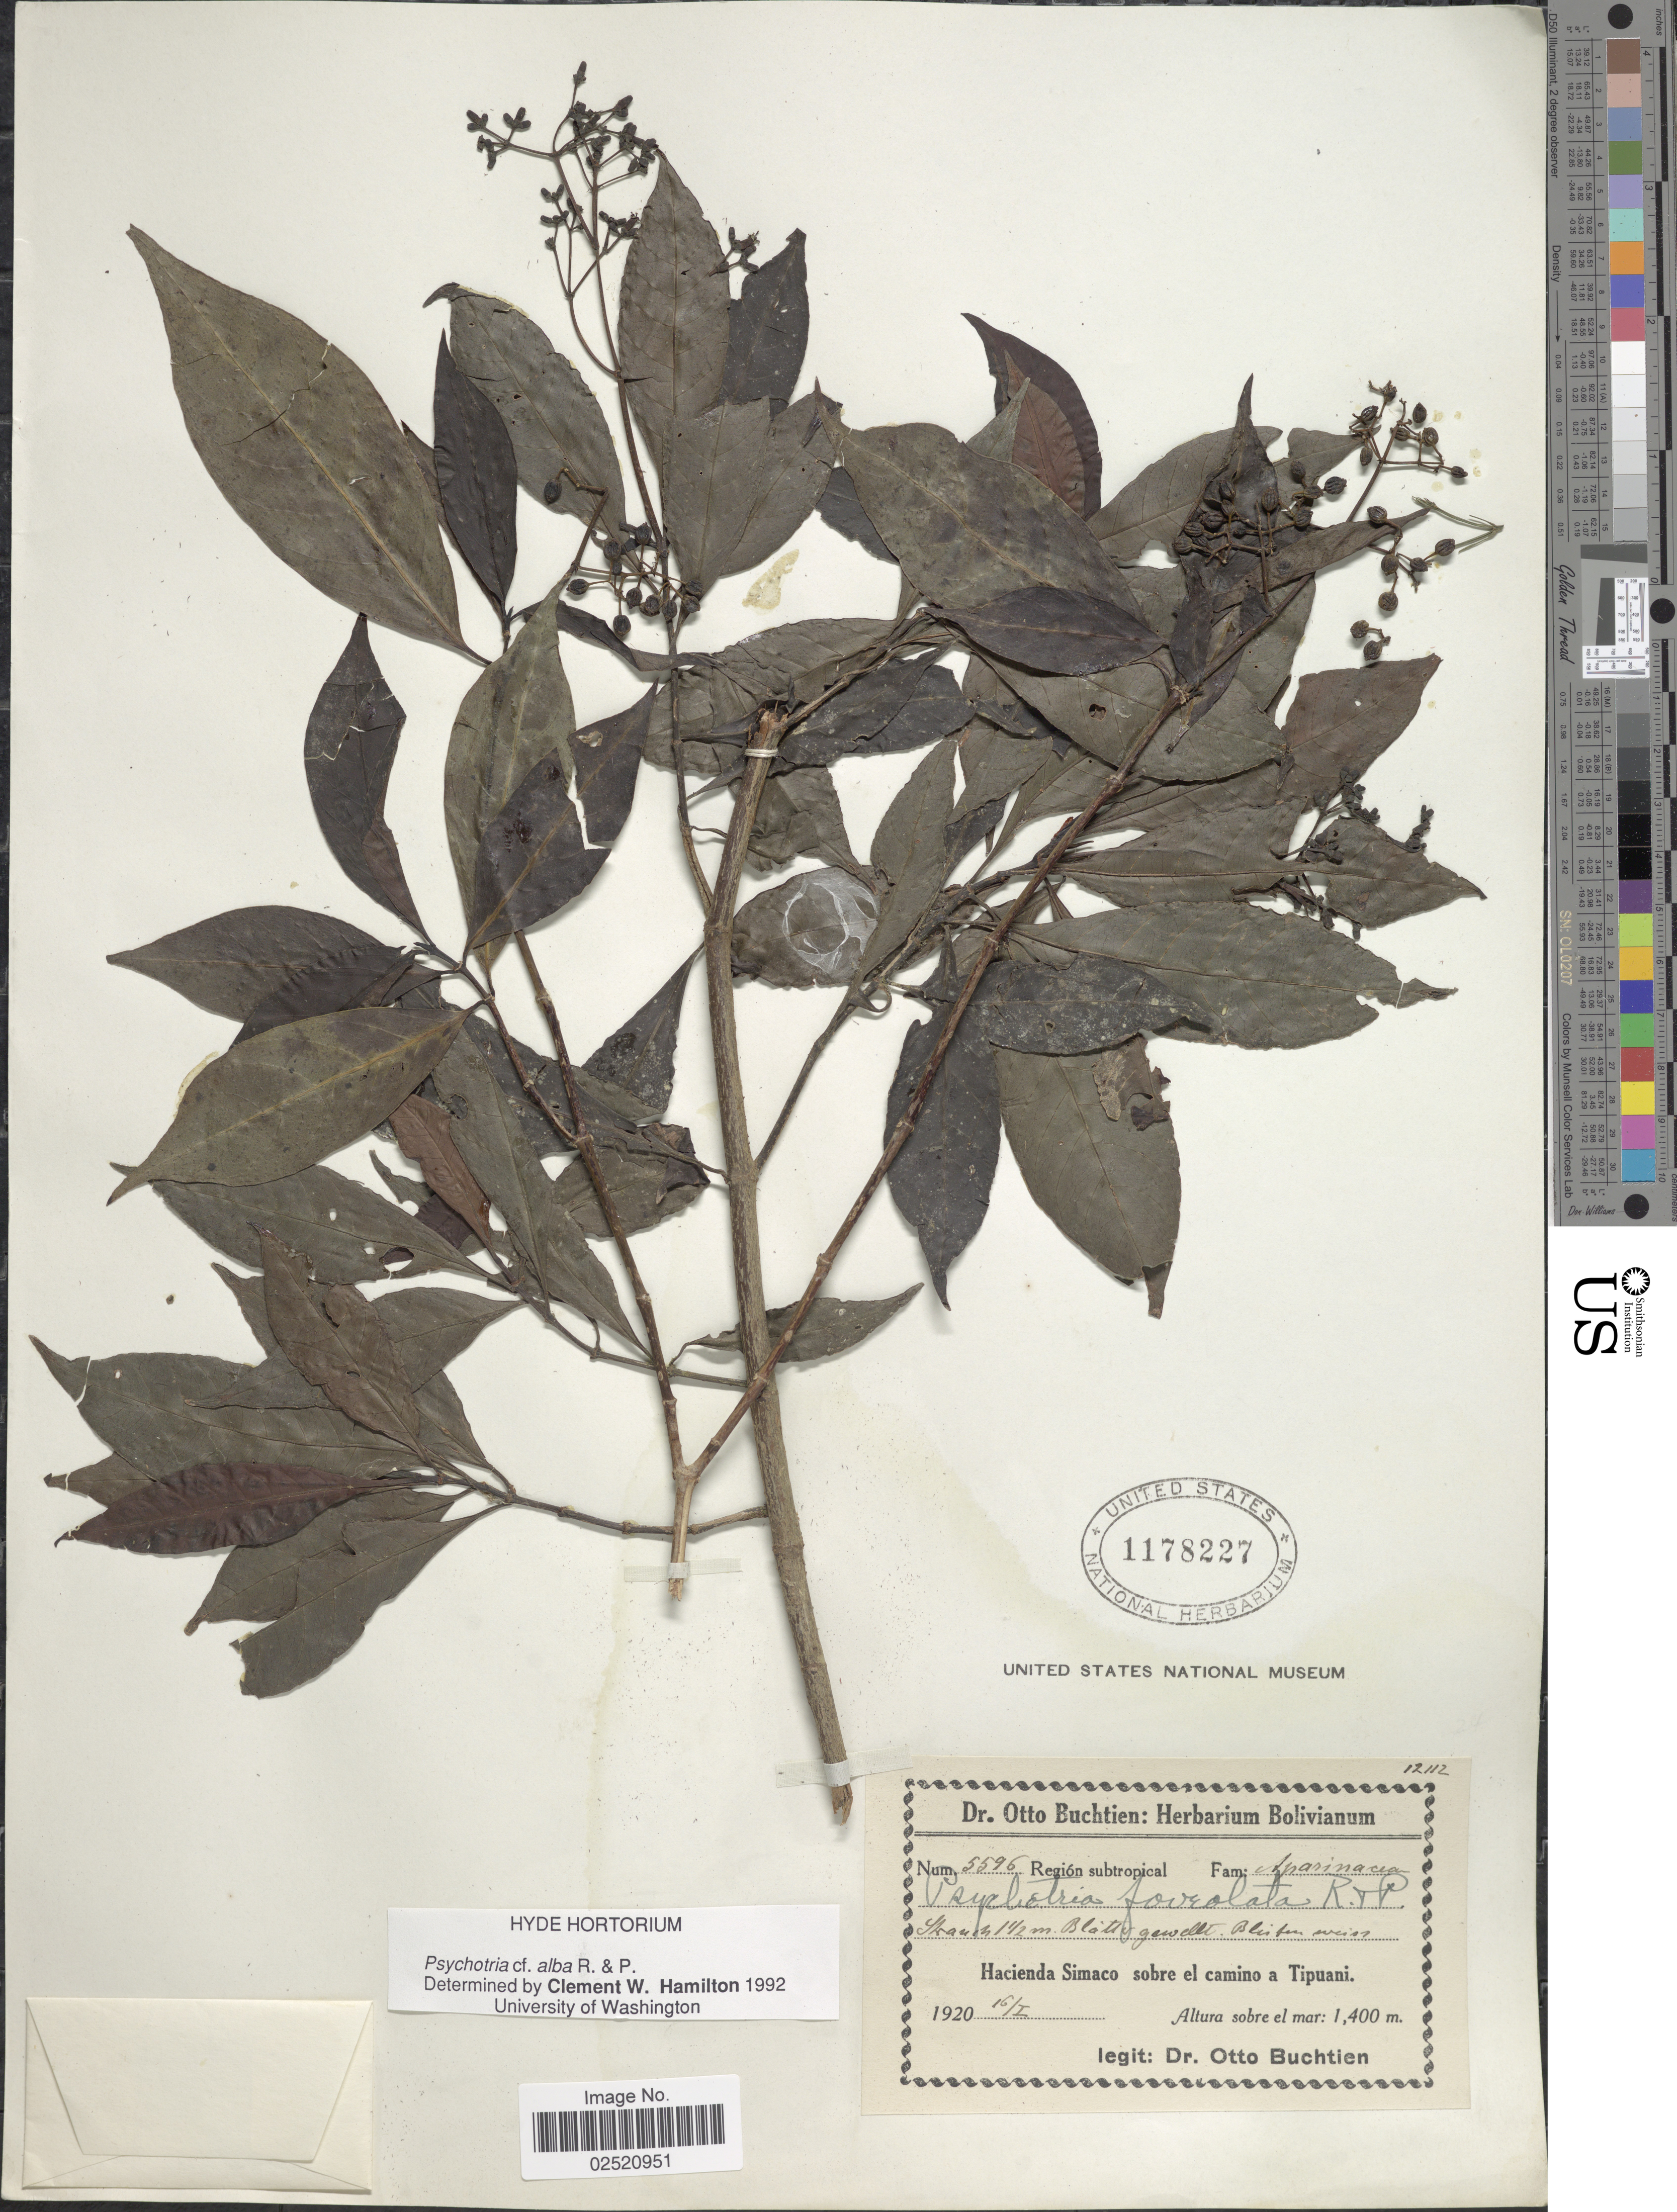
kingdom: Plantae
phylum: Tracheophyta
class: Magnoliopsida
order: Gentianales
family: Rubiaceae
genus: Psychotria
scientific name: Psychotria alba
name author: Ruiz & Pav.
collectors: O. Buchtien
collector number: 5596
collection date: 1920-01-16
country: Bolivia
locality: Hacienda Simaco sobre el camino a Tipuani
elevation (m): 1400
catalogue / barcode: US 1178227